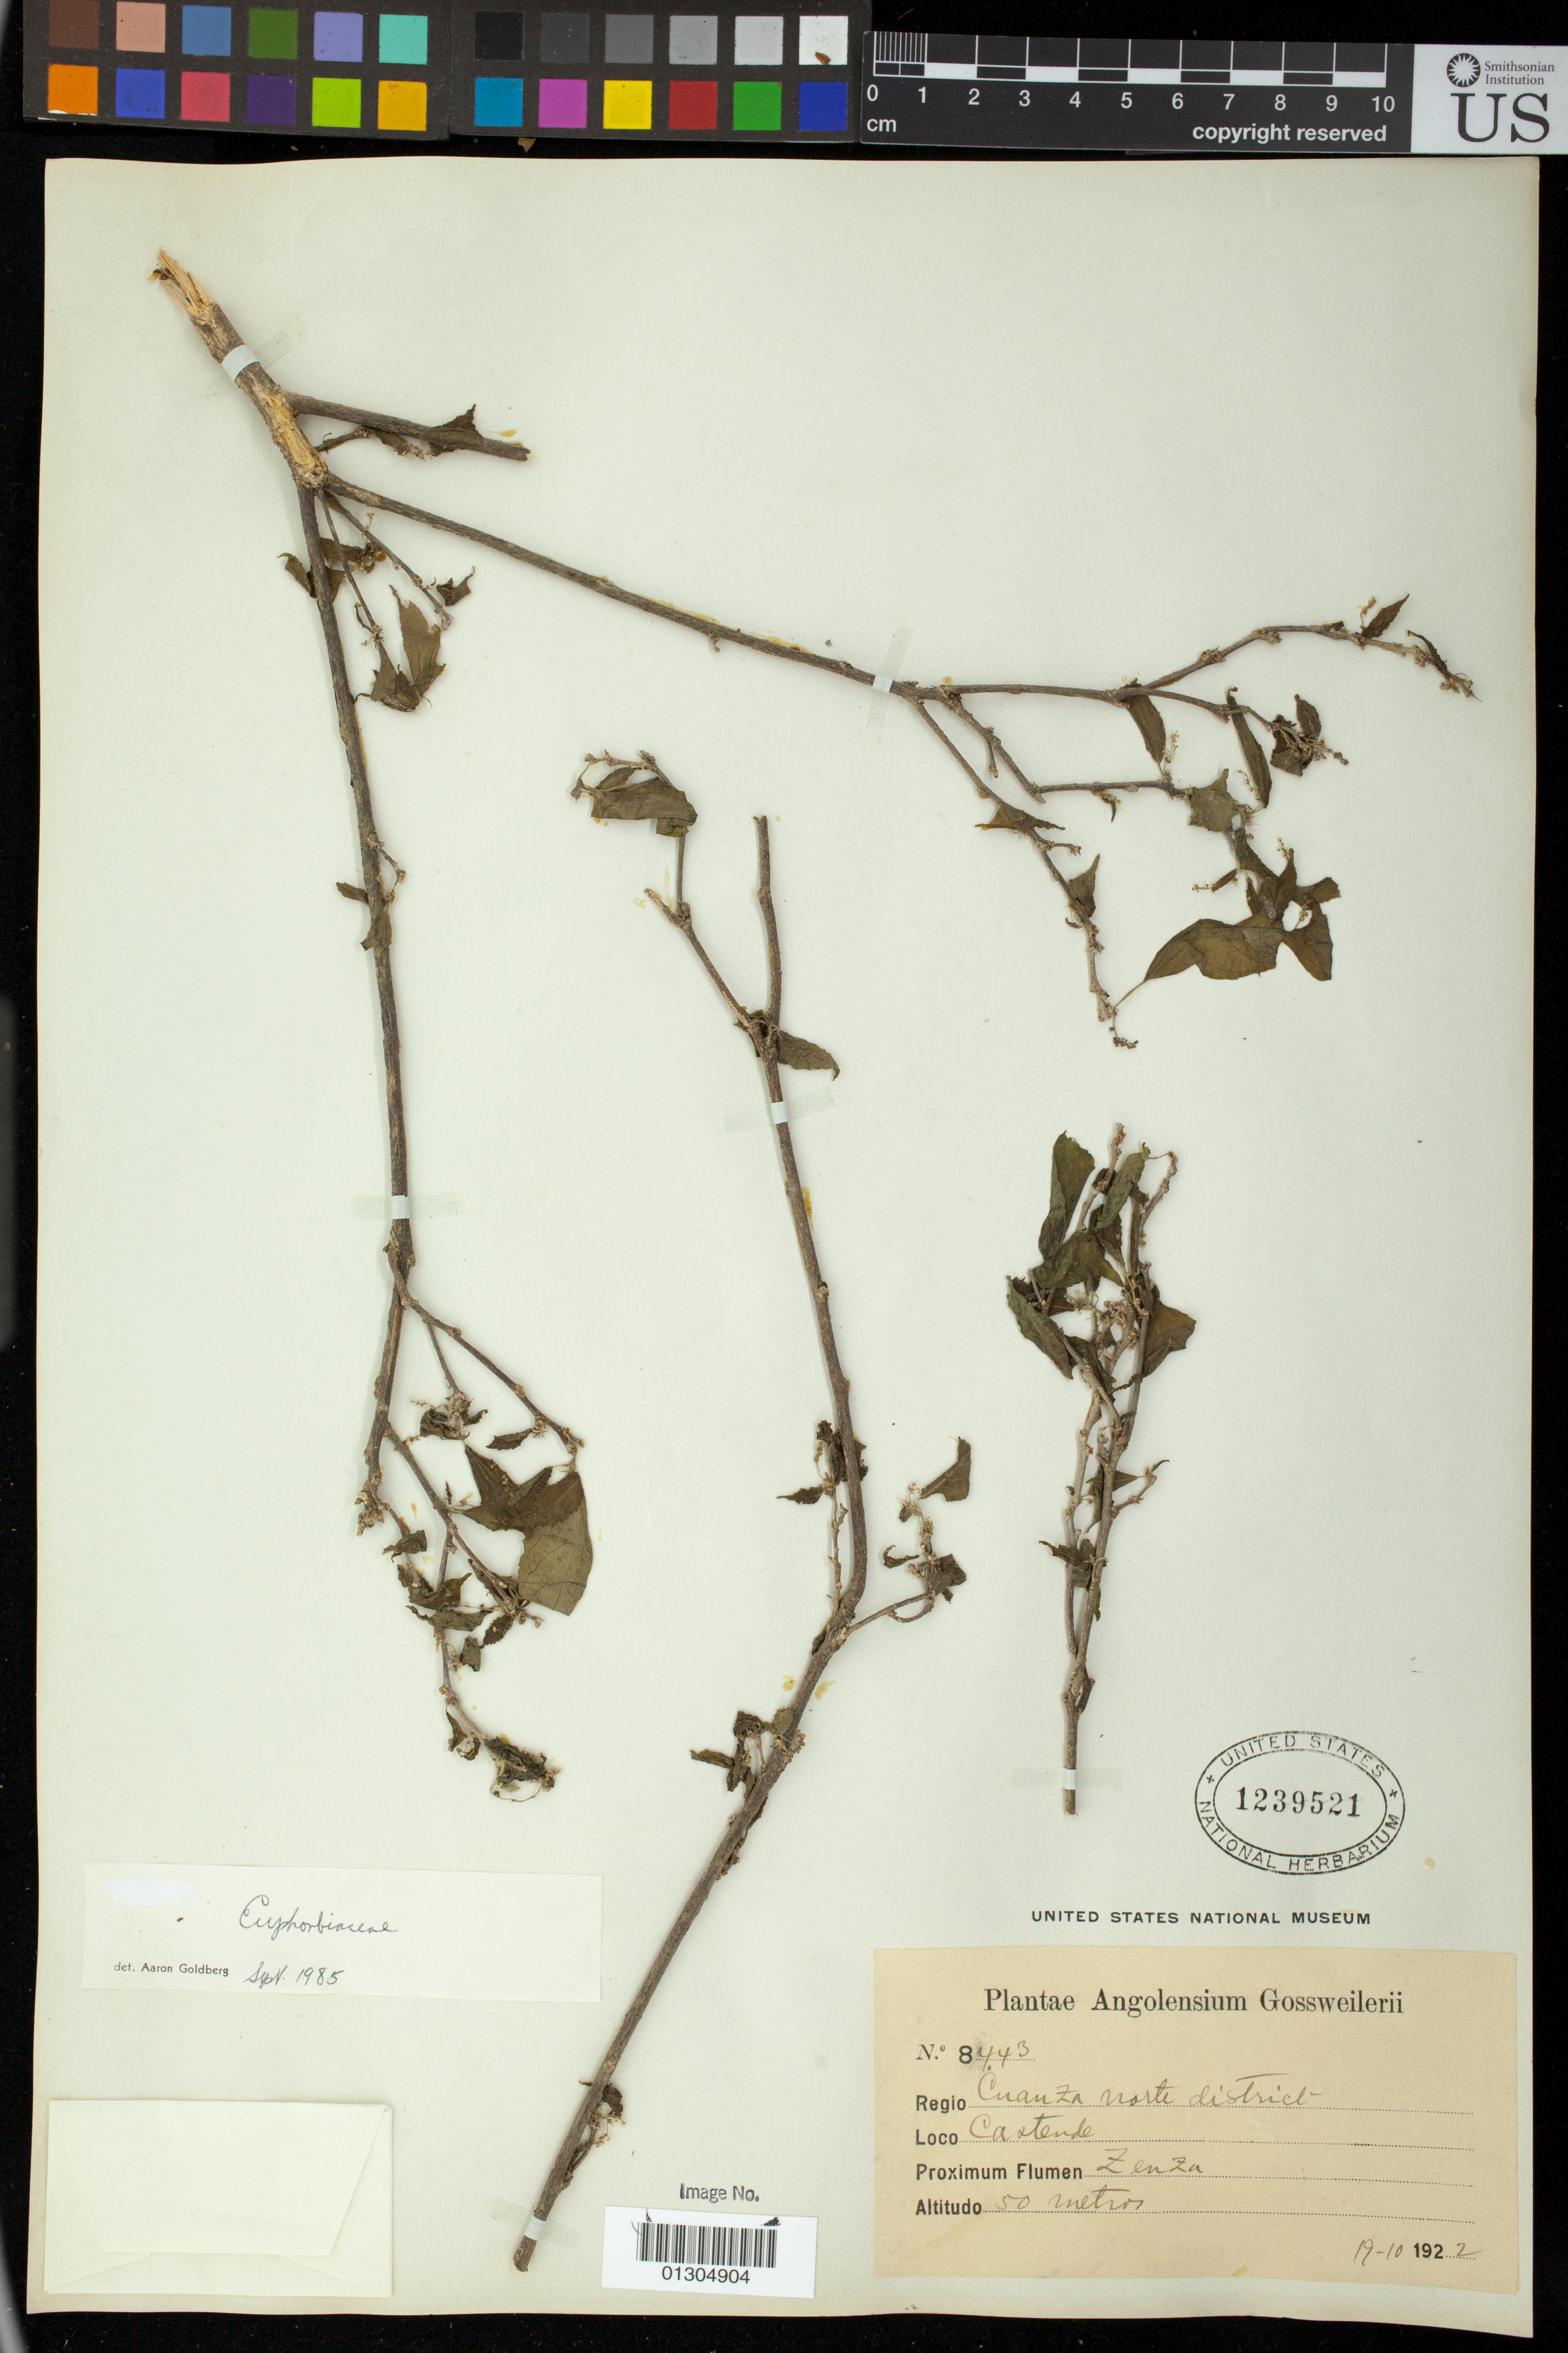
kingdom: Plantae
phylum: Tracheophyta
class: Magnoliopsida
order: Malpighiales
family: Euphorbiaceae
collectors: J. Gossweiler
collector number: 8443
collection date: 1922-10-19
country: Angola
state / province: Cuanza Norte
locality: Loco: Castende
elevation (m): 50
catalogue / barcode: US 1239521